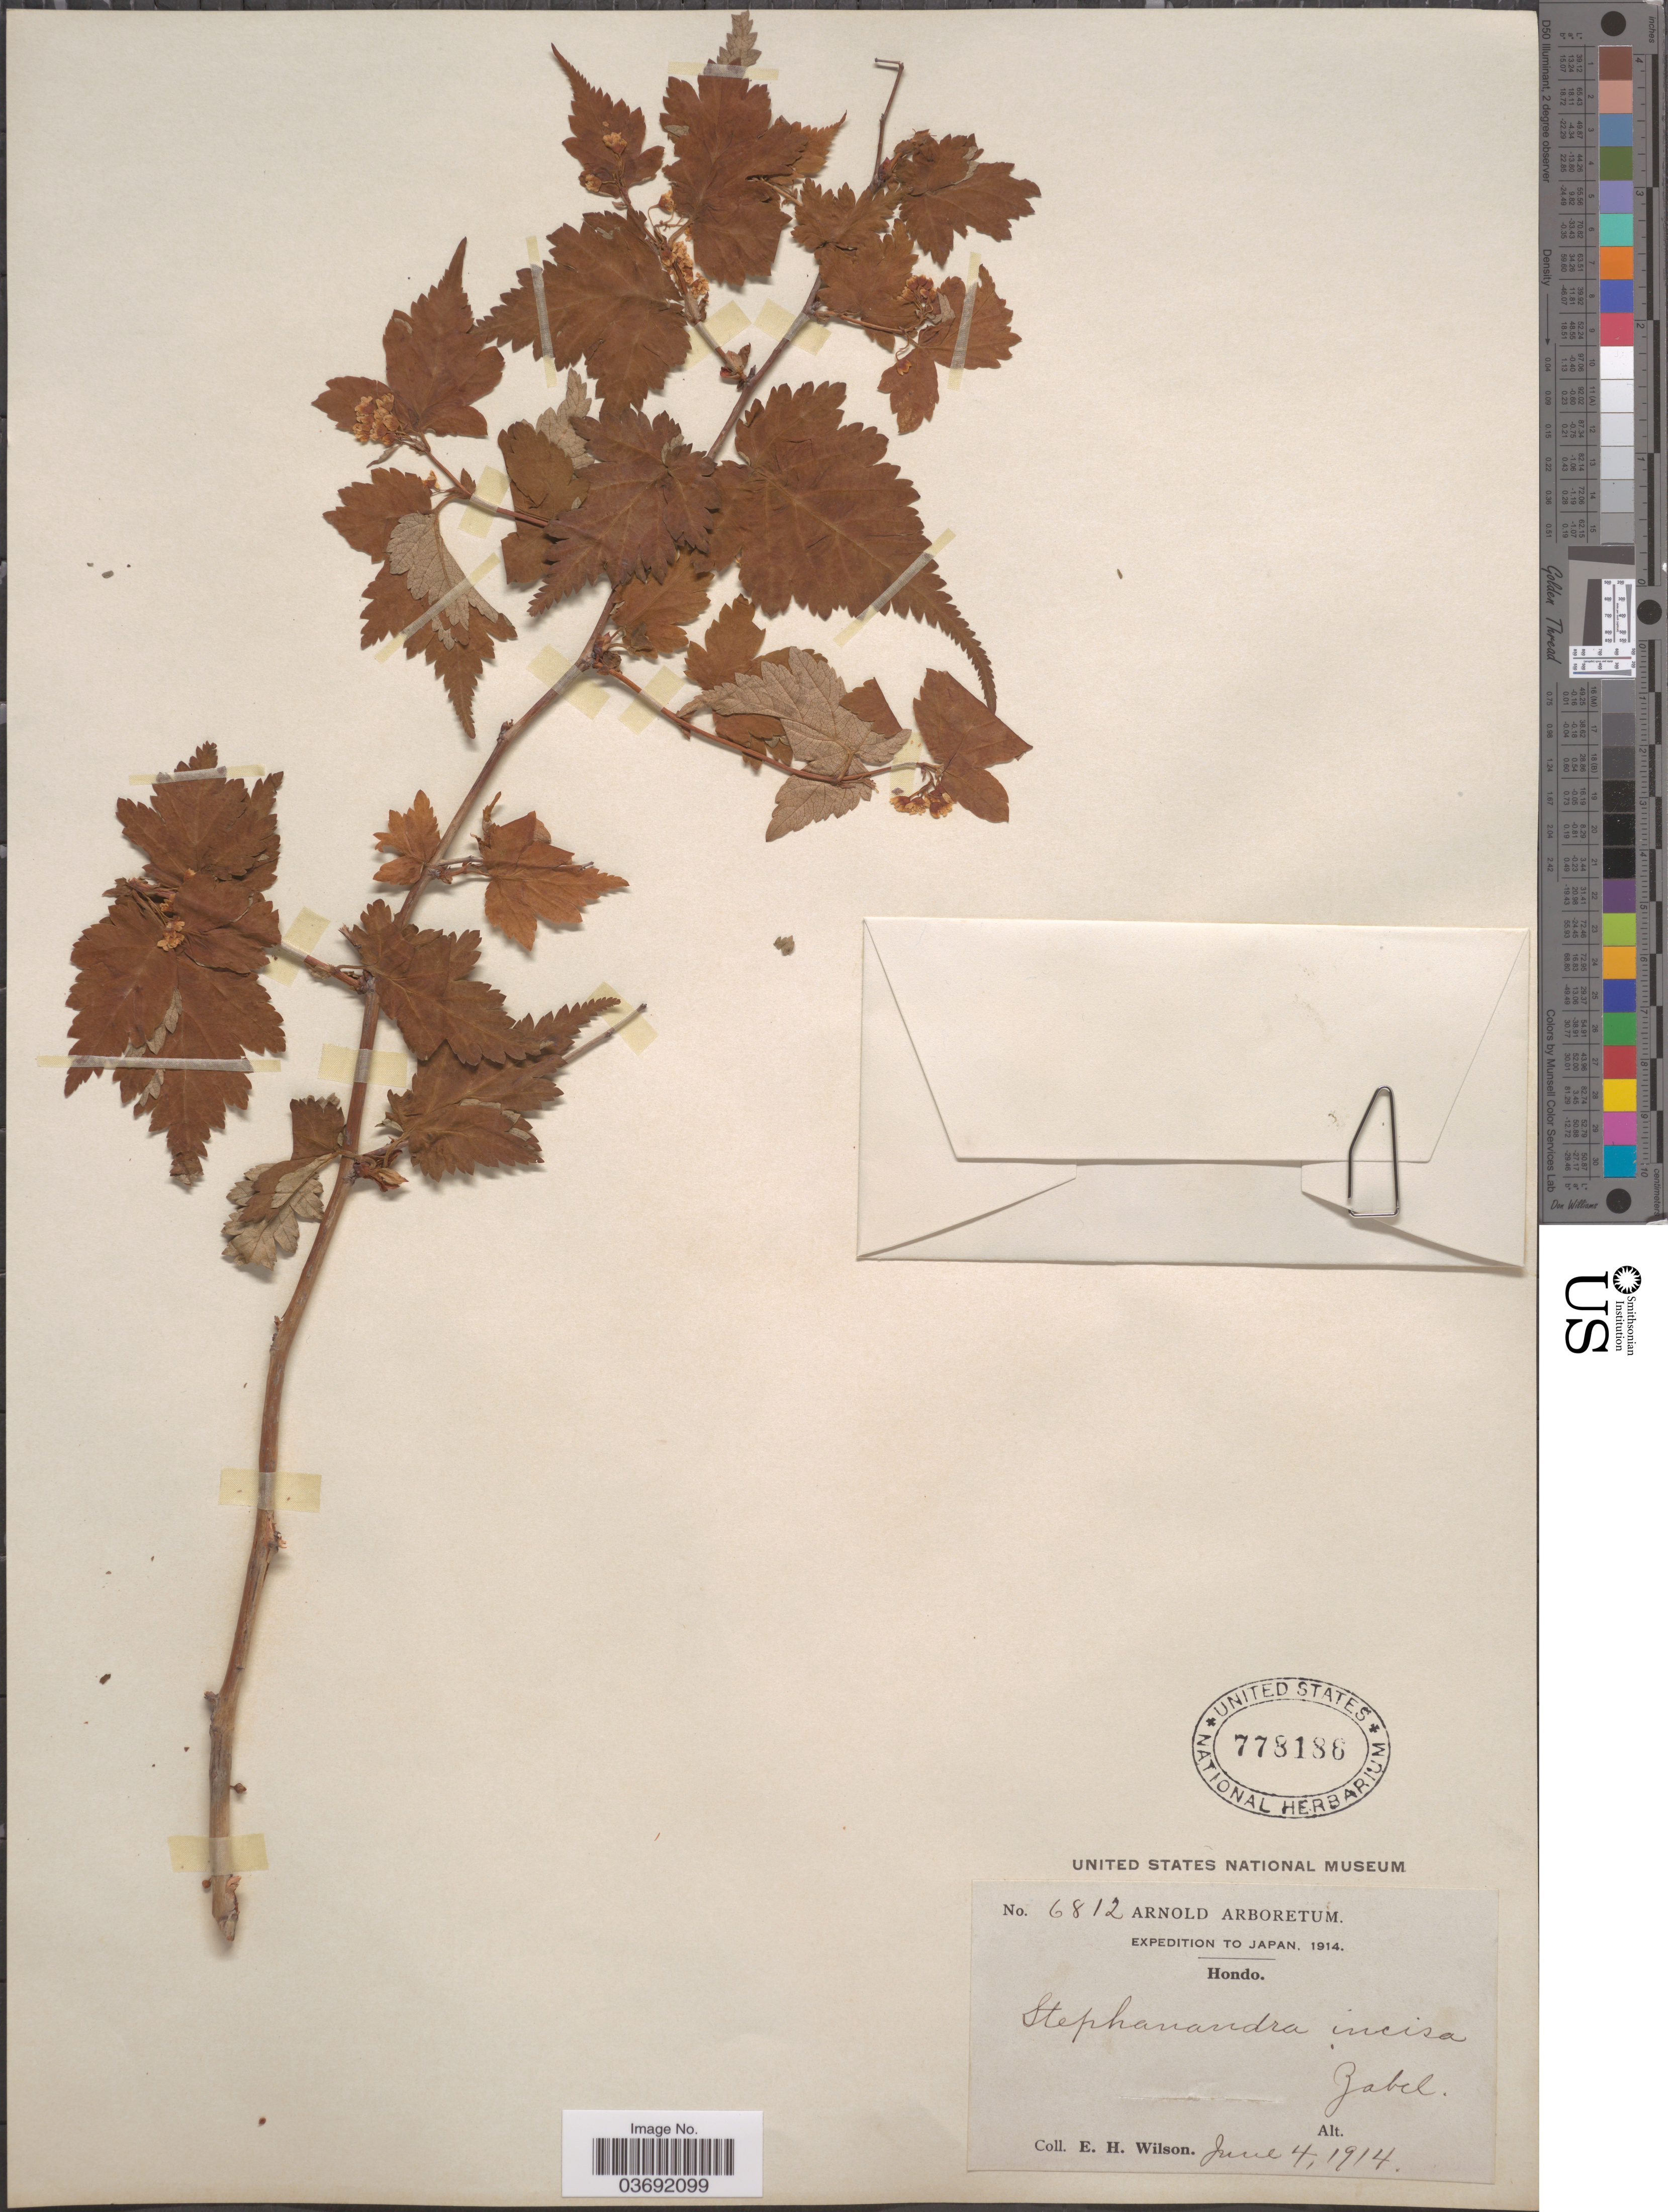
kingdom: Plantae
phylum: Tracheophyta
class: Magnoliopsida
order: Rosales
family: Rosaceae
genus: Neillia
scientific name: Neillia incisa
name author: (Thunb.) S.H. Oh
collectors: E. Wilson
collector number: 6812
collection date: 1914-06-04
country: Japan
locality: Hondo.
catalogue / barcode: US 778186